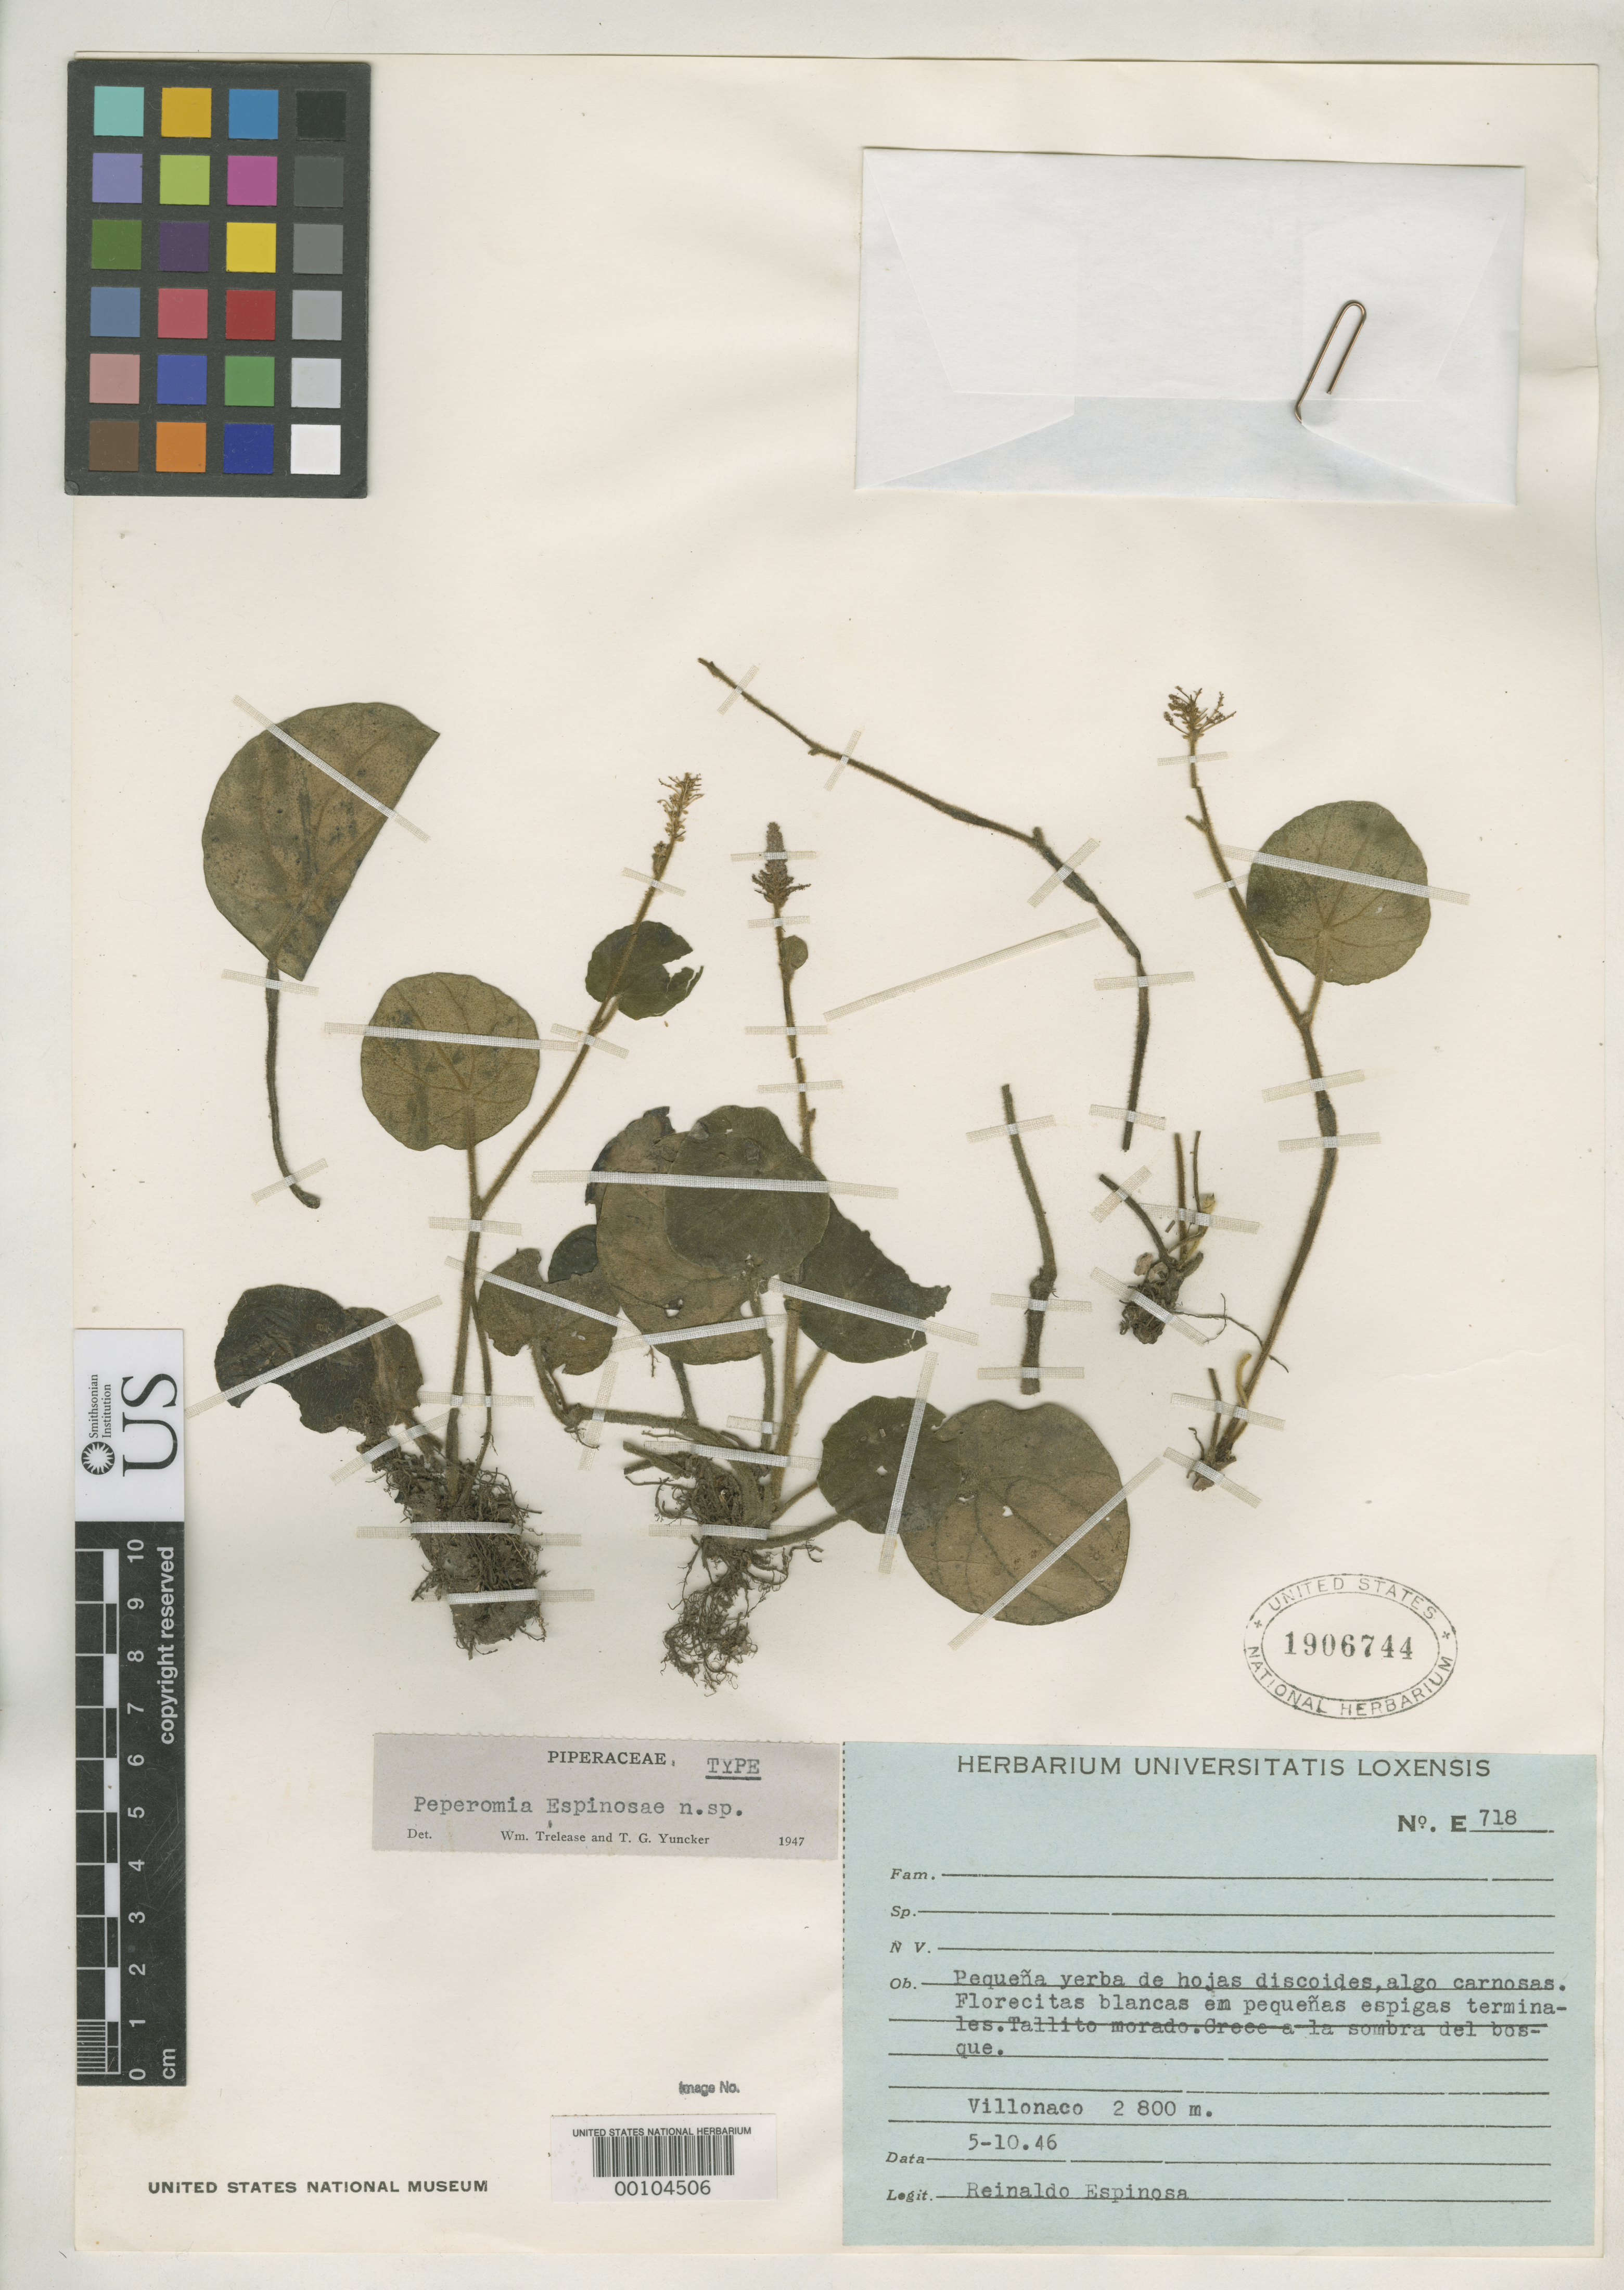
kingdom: Plantae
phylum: Tracheophyta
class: Magnoliopsida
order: Piperales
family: Piperaceae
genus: Peperomia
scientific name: Peperomia espinosae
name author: Yunck. in Trel. & Yunck.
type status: Holotype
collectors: R. Espinosa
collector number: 718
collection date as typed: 05 Oct 1946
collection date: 1946-10-05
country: Ecuador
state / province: Loja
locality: Villanaco.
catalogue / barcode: US 1906744